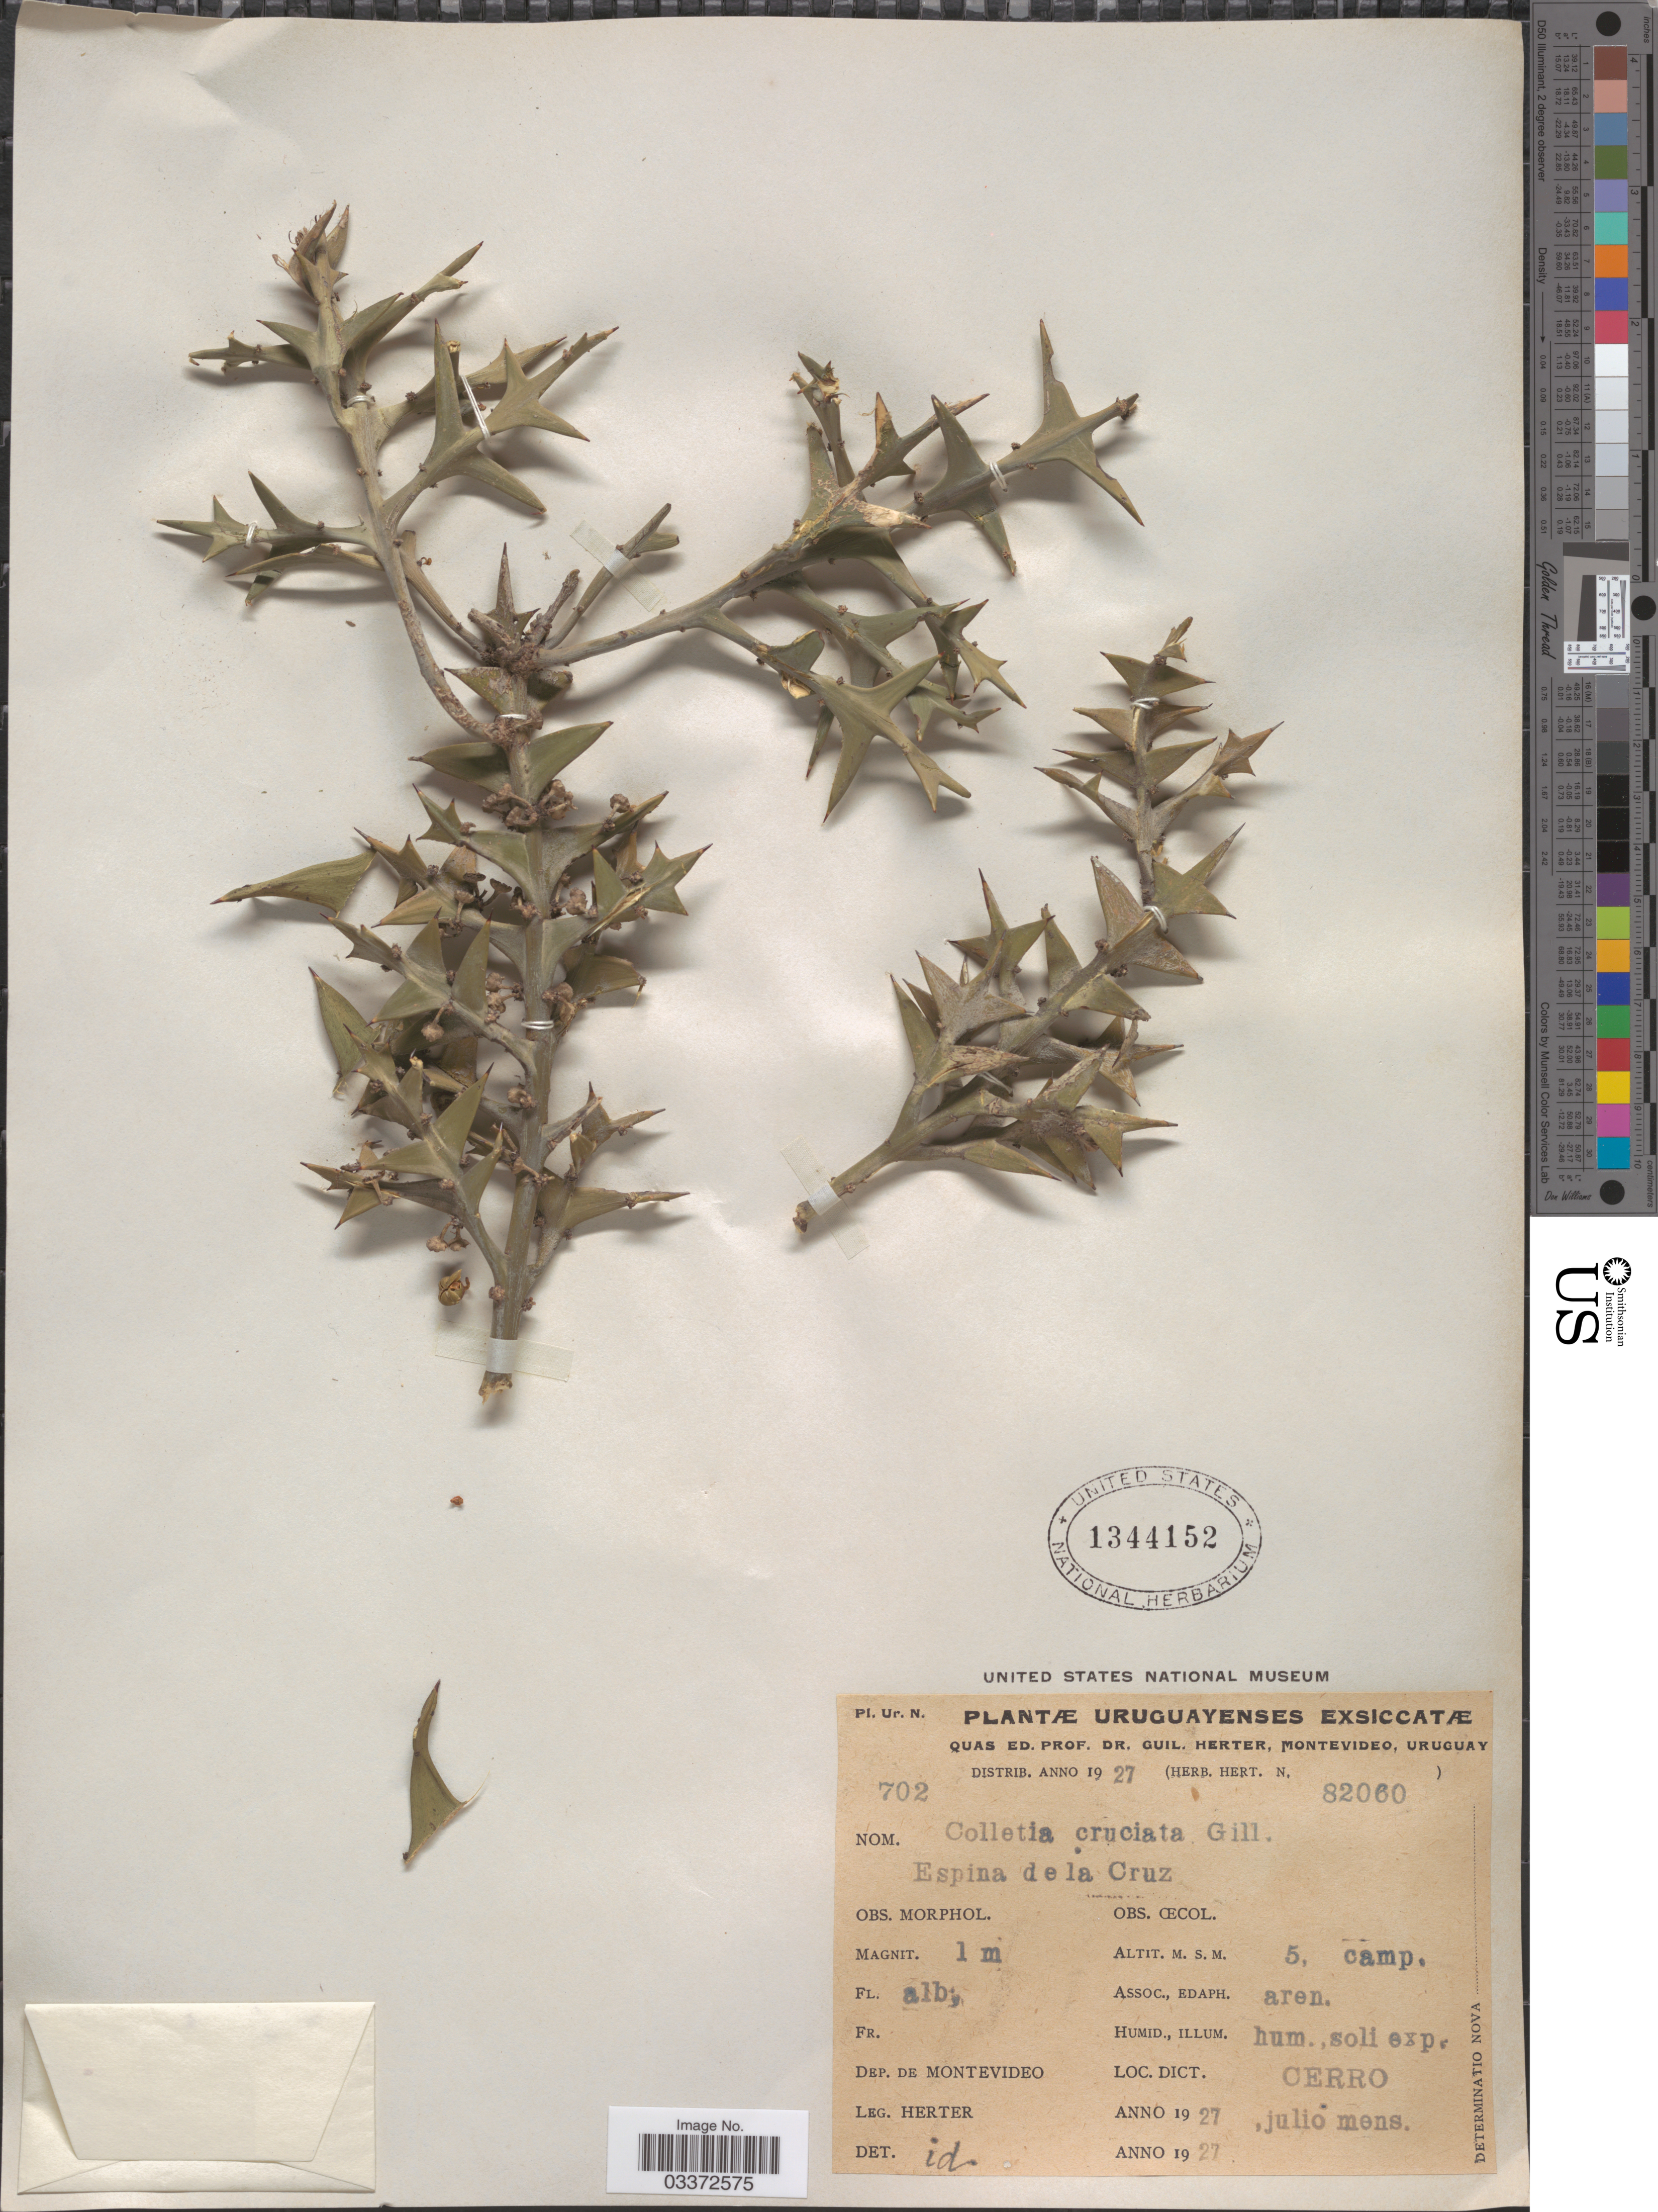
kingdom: Plantae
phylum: Tracheophyta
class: Magnoliopsida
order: Rosales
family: Rhamnaceae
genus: Colletia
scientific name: Colletia paradoxa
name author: (Spreng.) Escal.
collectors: G. Herter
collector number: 702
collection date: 1927-07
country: Uruguay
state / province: Montevideo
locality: Dep. de Montevideo. Cerro.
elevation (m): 5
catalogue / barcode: US 1344152